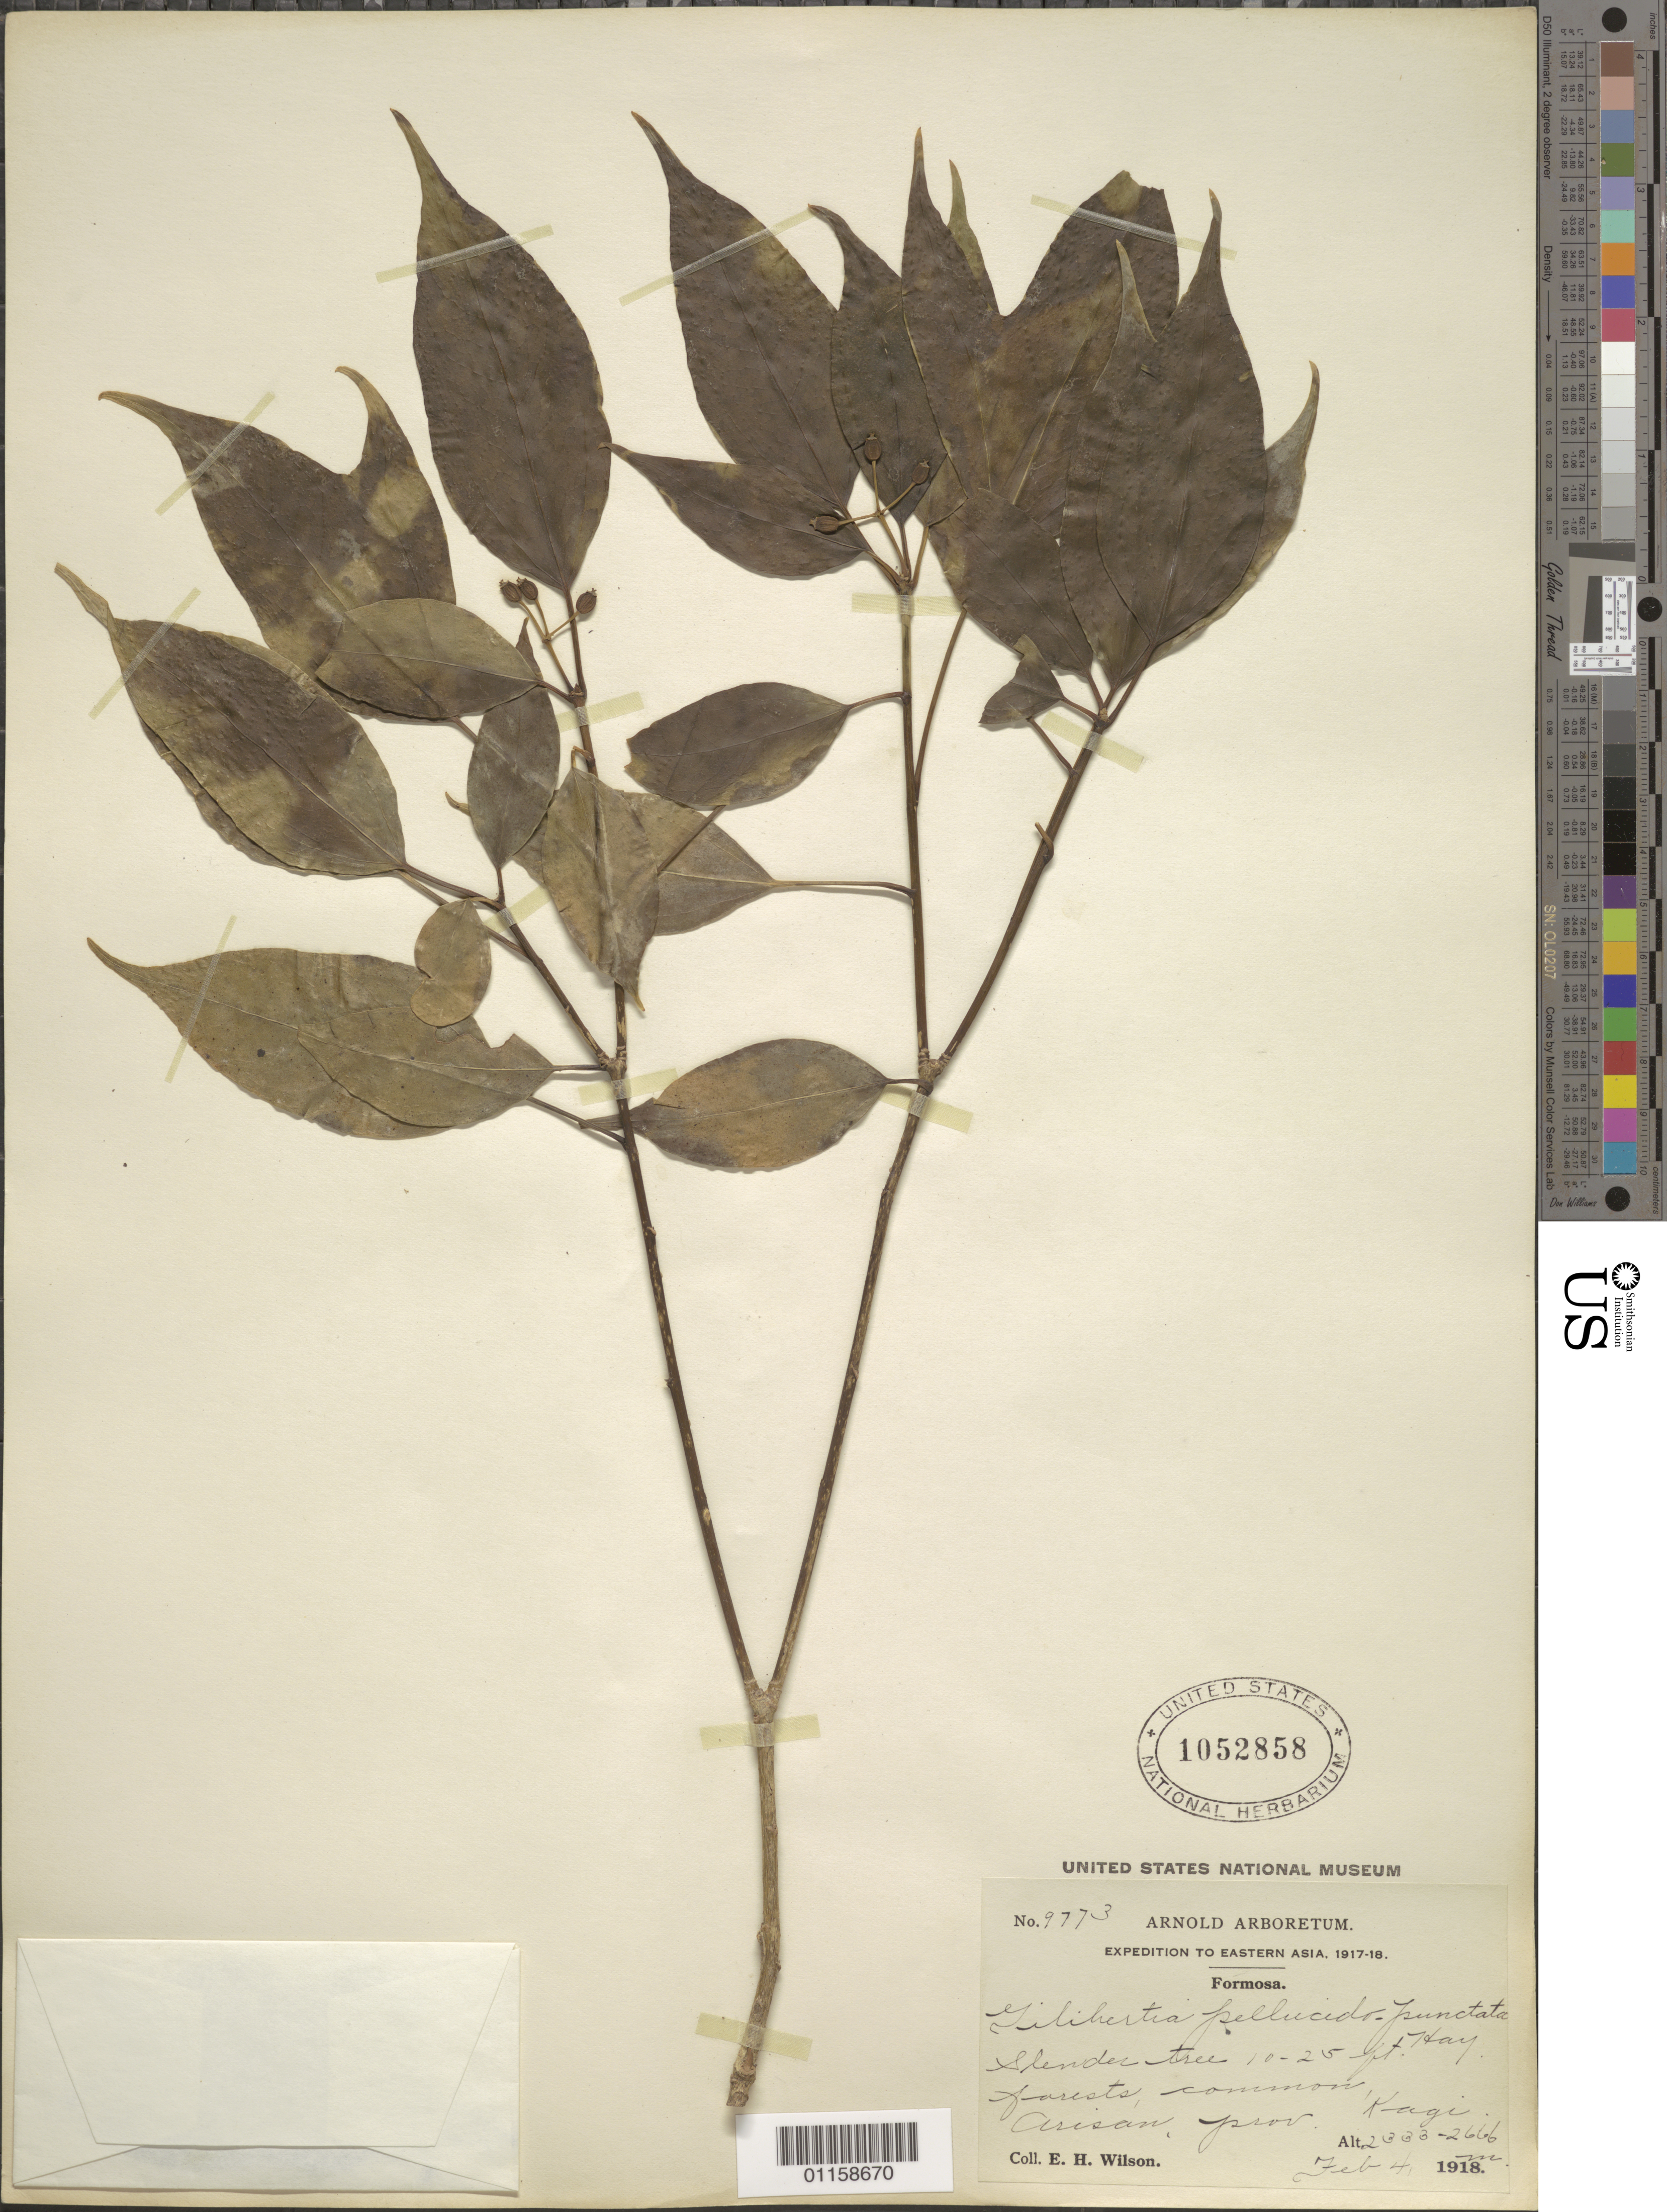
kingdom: Plantae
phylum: Tracheophyta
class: Magnoliopsida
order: Apiales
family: Araliaceae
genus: Dendropanax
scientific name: Dendropanax pellucidopunctatus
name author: (Hayata) Kaneh.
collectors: E. H. Wilson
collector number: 9773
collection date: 1918-02-04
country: Taiwan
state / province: Kagi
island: Taiwan [Formosa]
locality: Formosa.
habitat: Slender tree.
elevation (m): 2333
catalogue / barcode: US 1052858